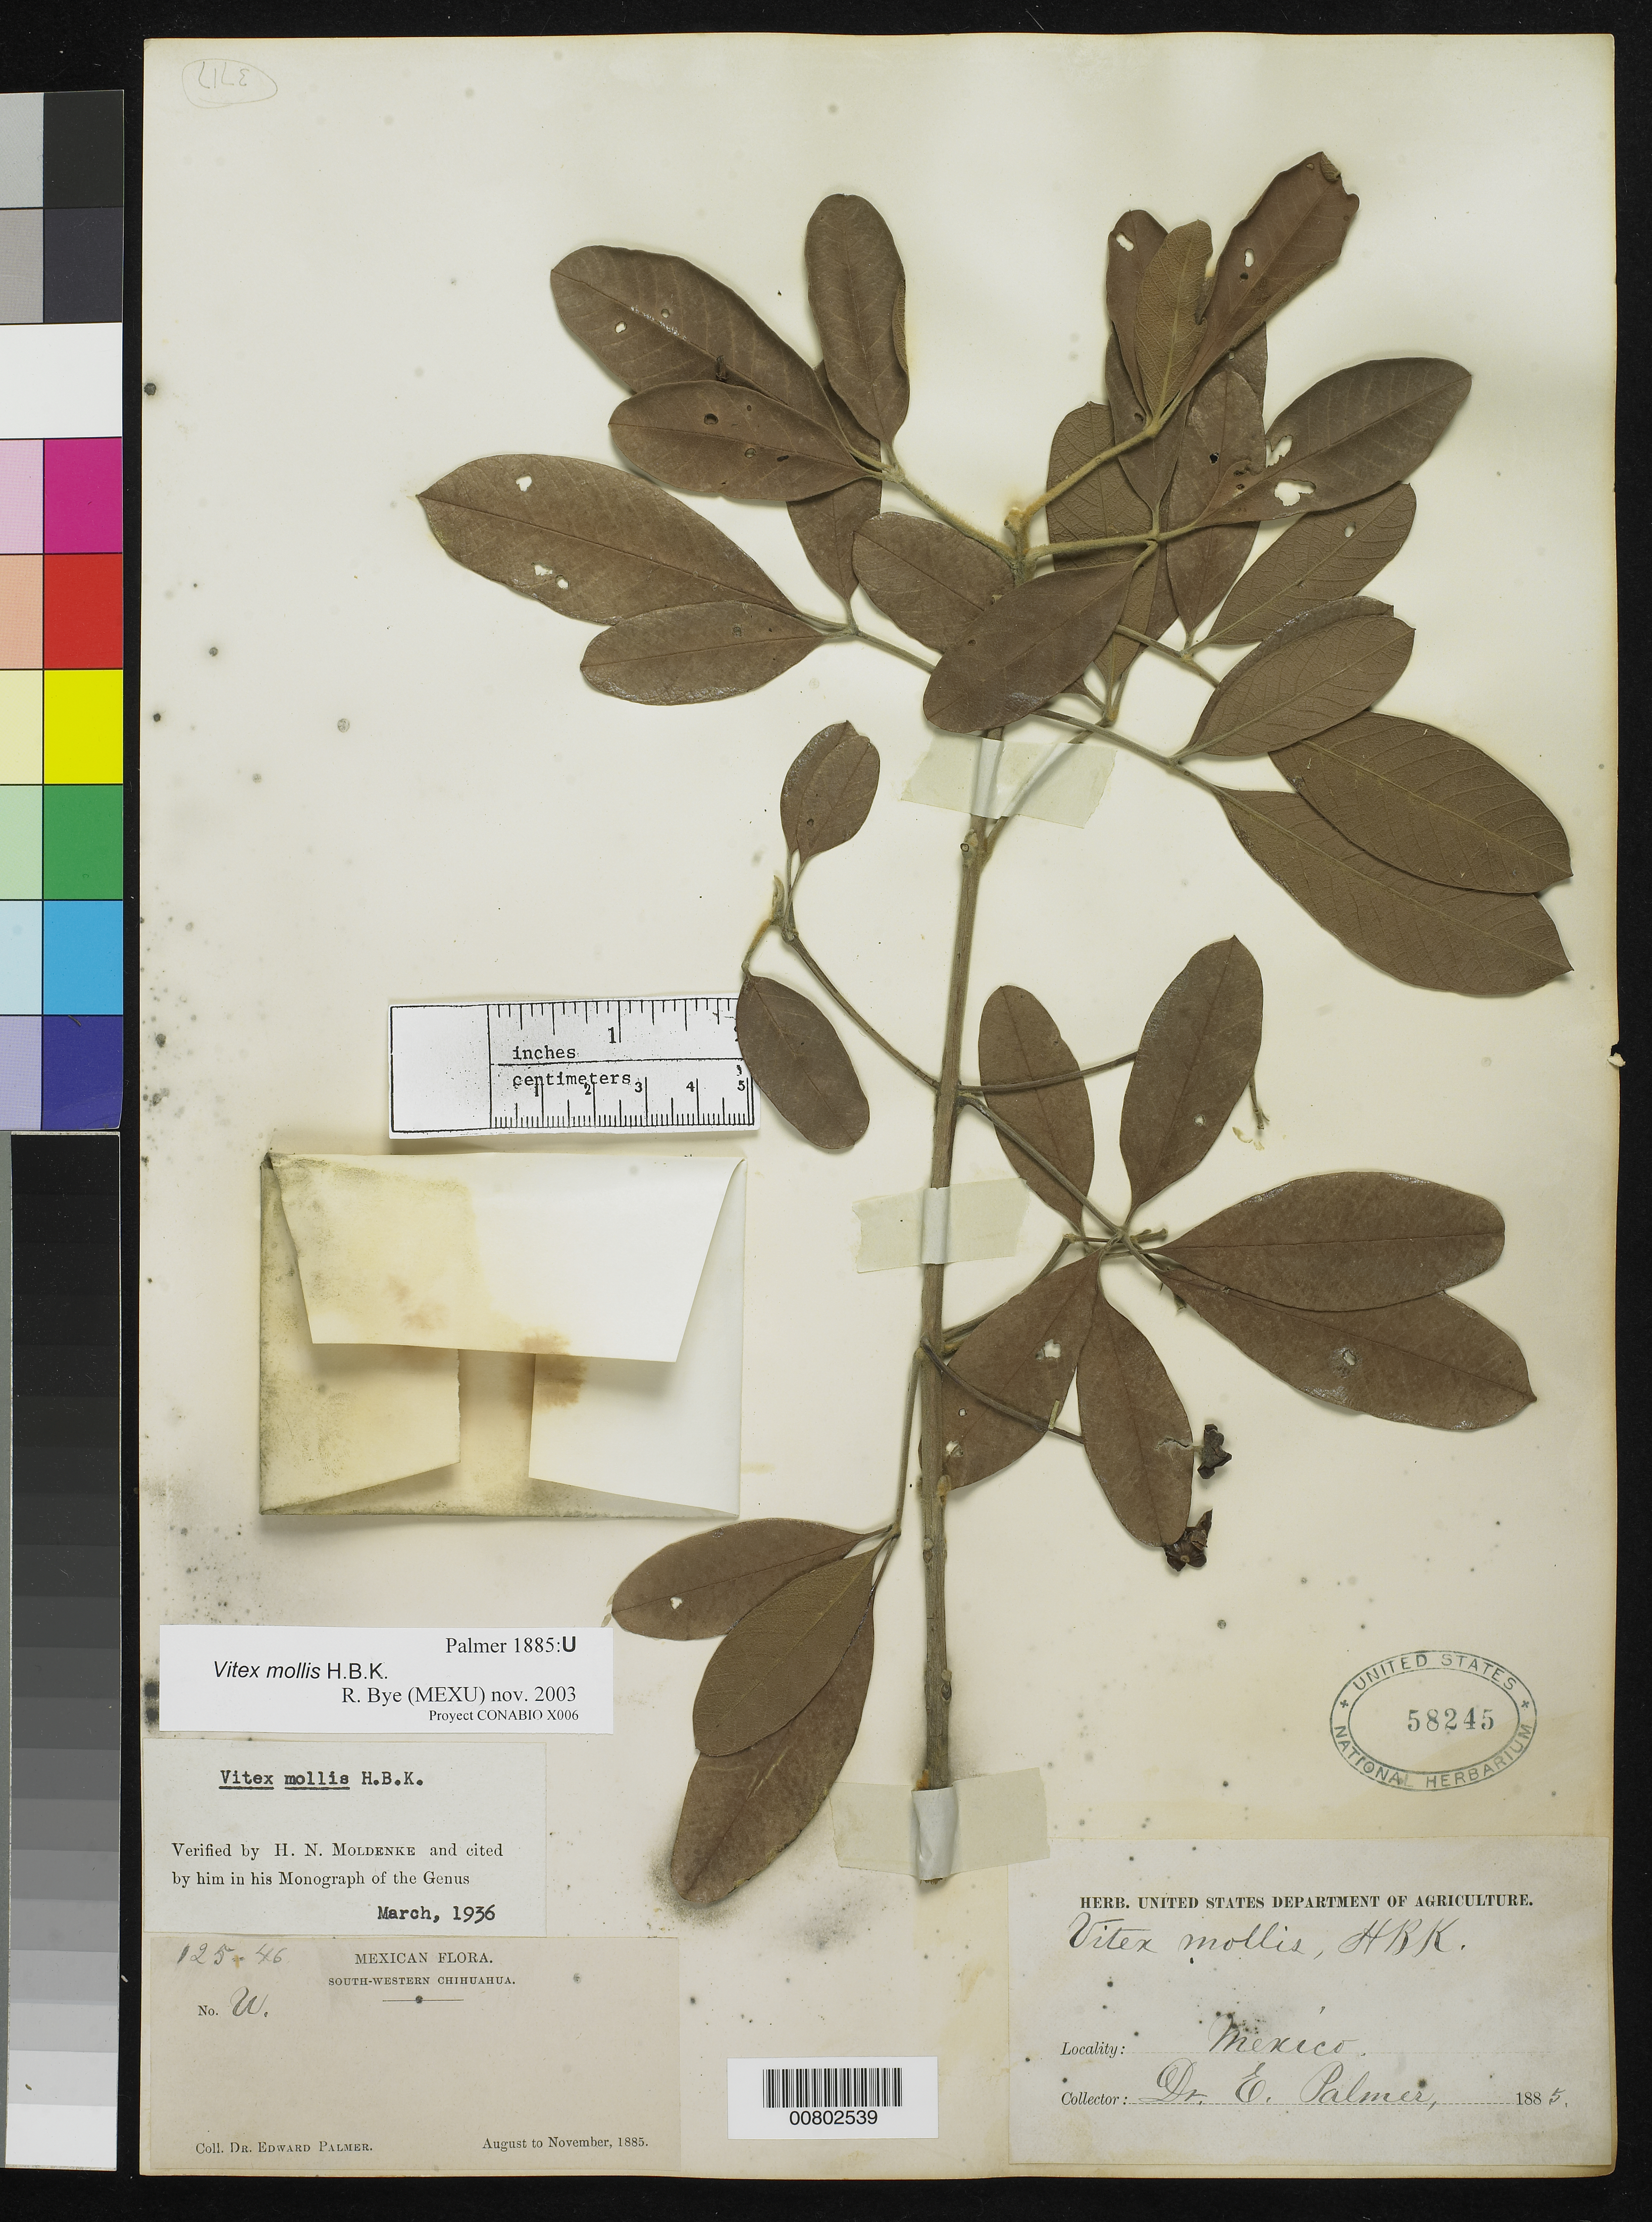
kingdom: Plantae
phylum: Tracheophyta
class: Magnoliopsida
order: Lamiales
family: Lamiaceae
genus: Vitex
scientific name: Vitex mollis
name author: Kunth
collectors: E. Palmer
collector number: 125-46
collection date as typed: Aug 1885 to -- Nov 1885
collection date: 1885-08/1885-11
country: Mexico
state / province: Chihuahua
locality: U SW Chihuahua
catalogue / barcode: US 58245